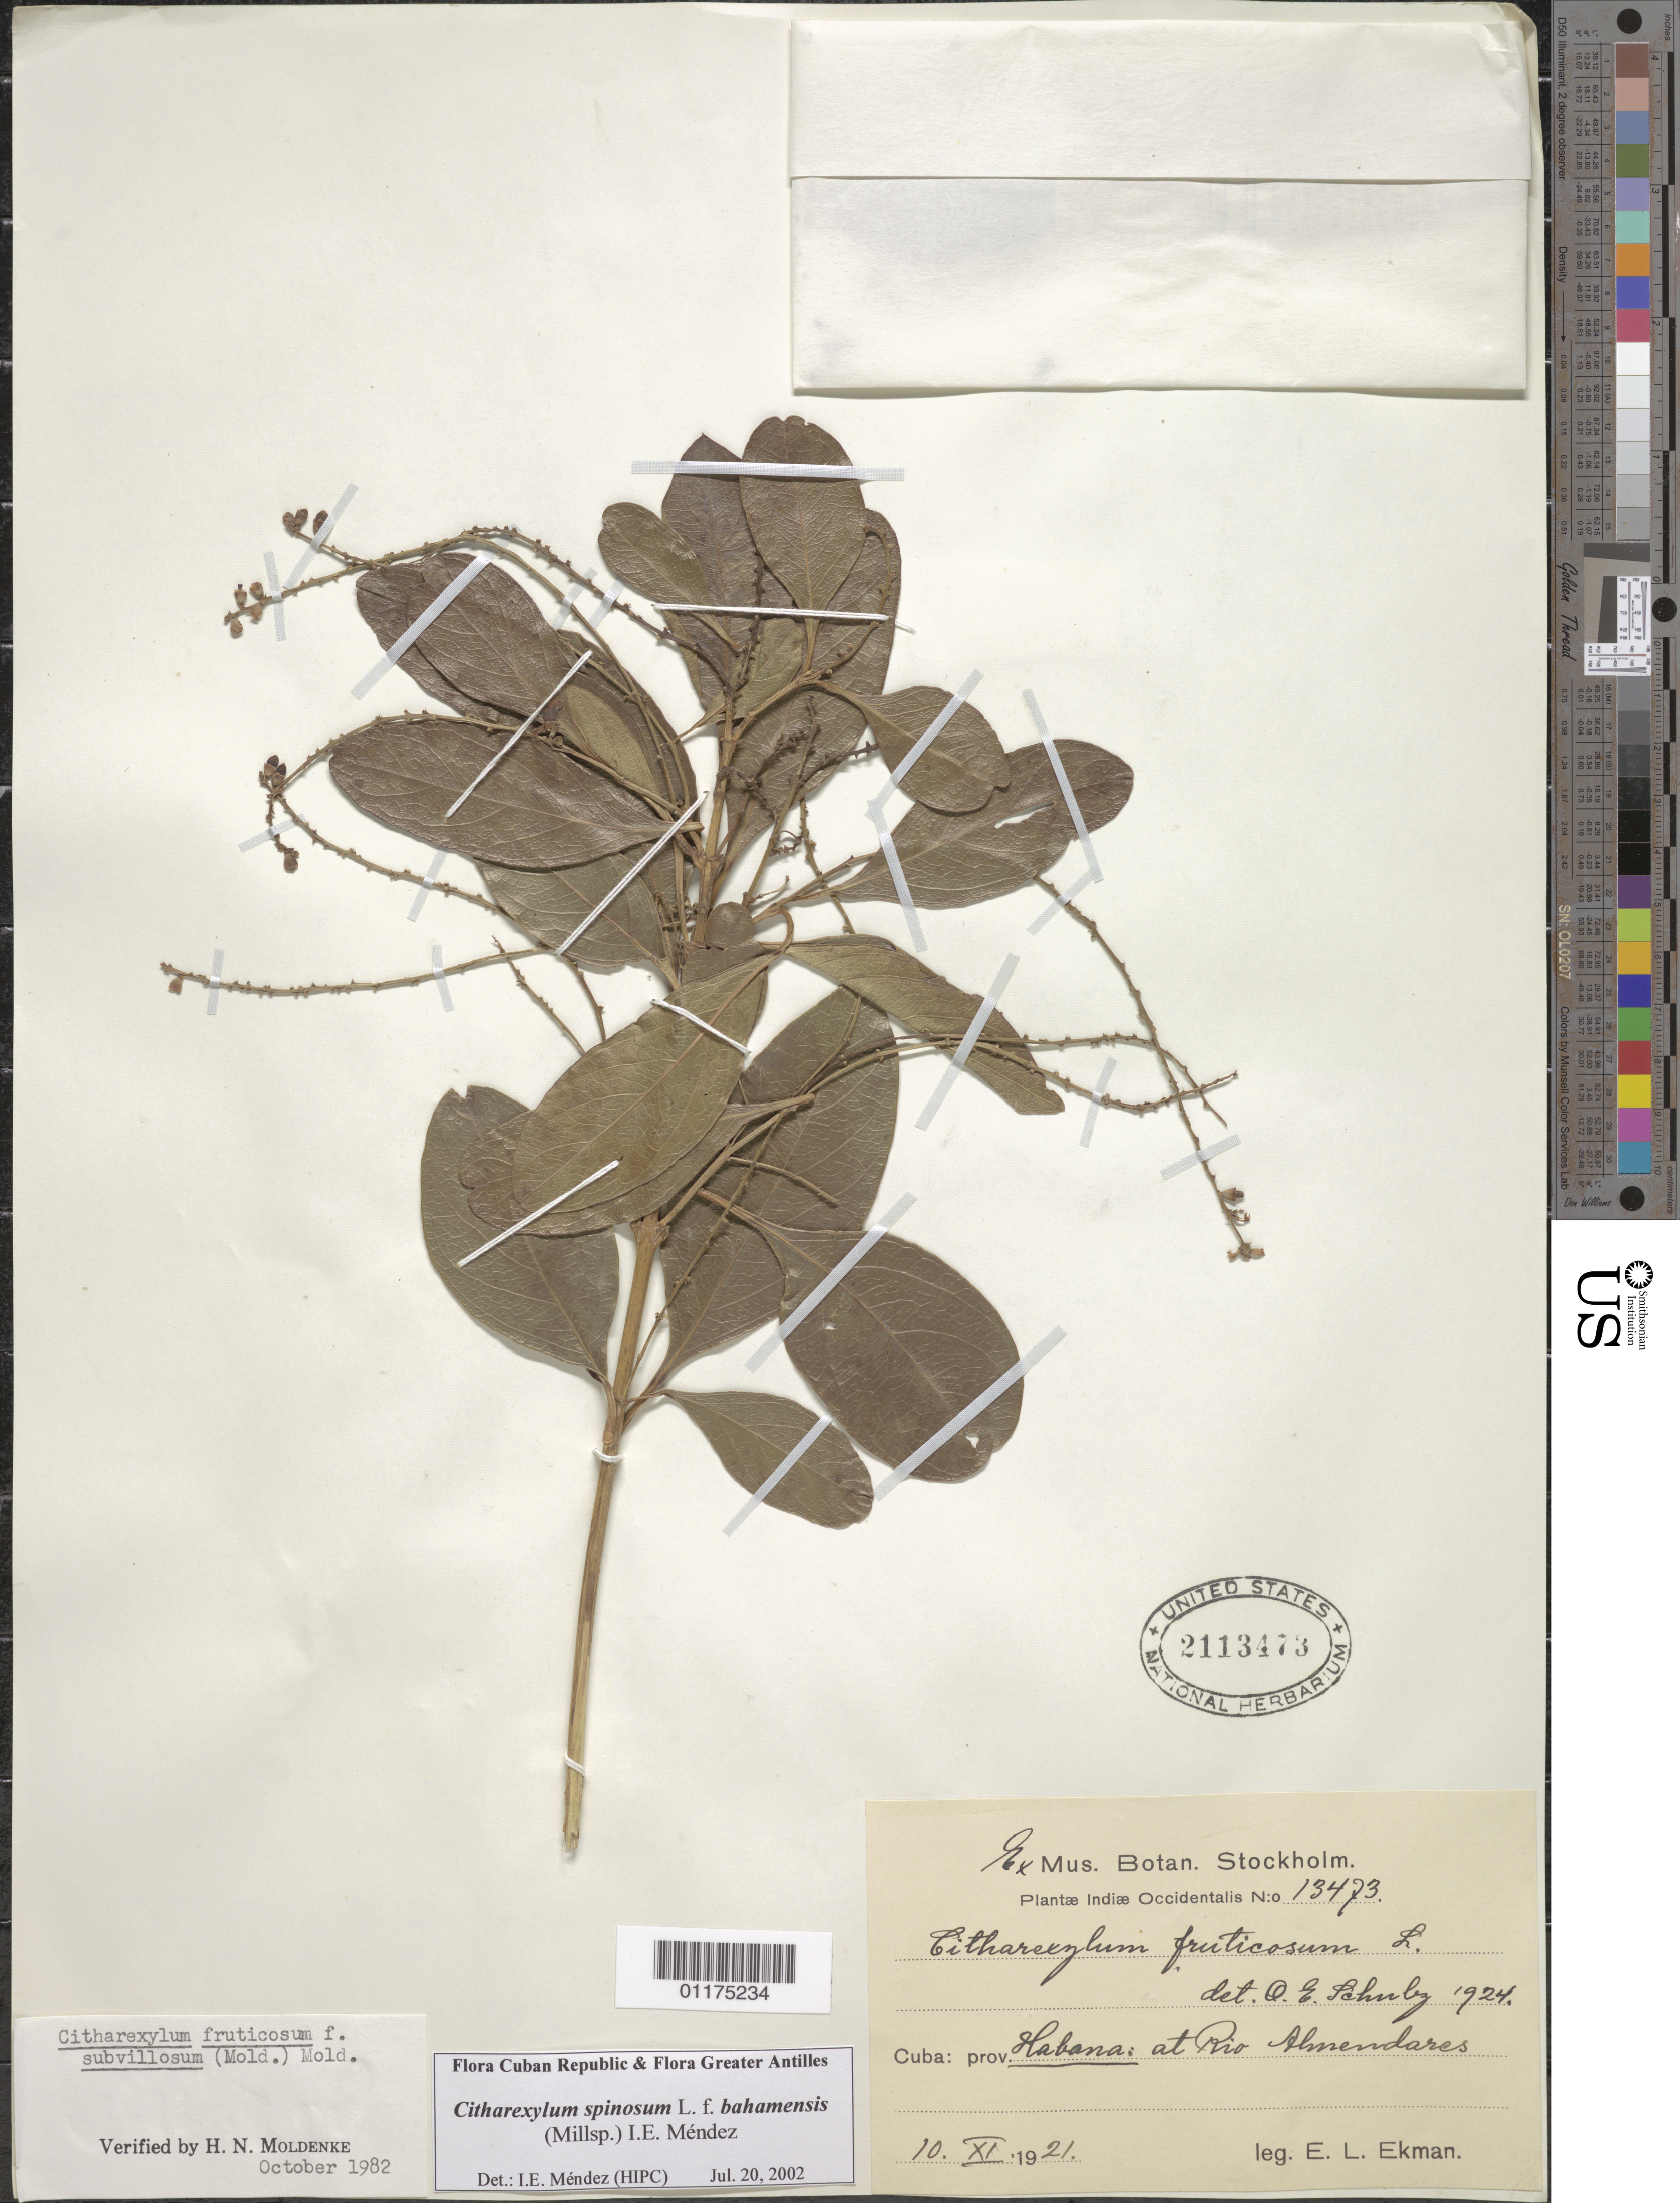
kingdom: Plantae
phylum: Tracheophyta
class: Magnoliopsida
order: Lamiales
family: Verbenaceae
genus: Citharexylum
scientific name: Citharexylum spinosum f. bahamensis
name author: (Millsp.) I.E. Méndez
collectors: E. L. Ekman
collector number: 13473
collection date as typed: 10 Nov 1921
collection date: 1921-11-10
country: Cuba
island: Cuba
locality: Habana at Rio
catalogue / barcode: US 2113474